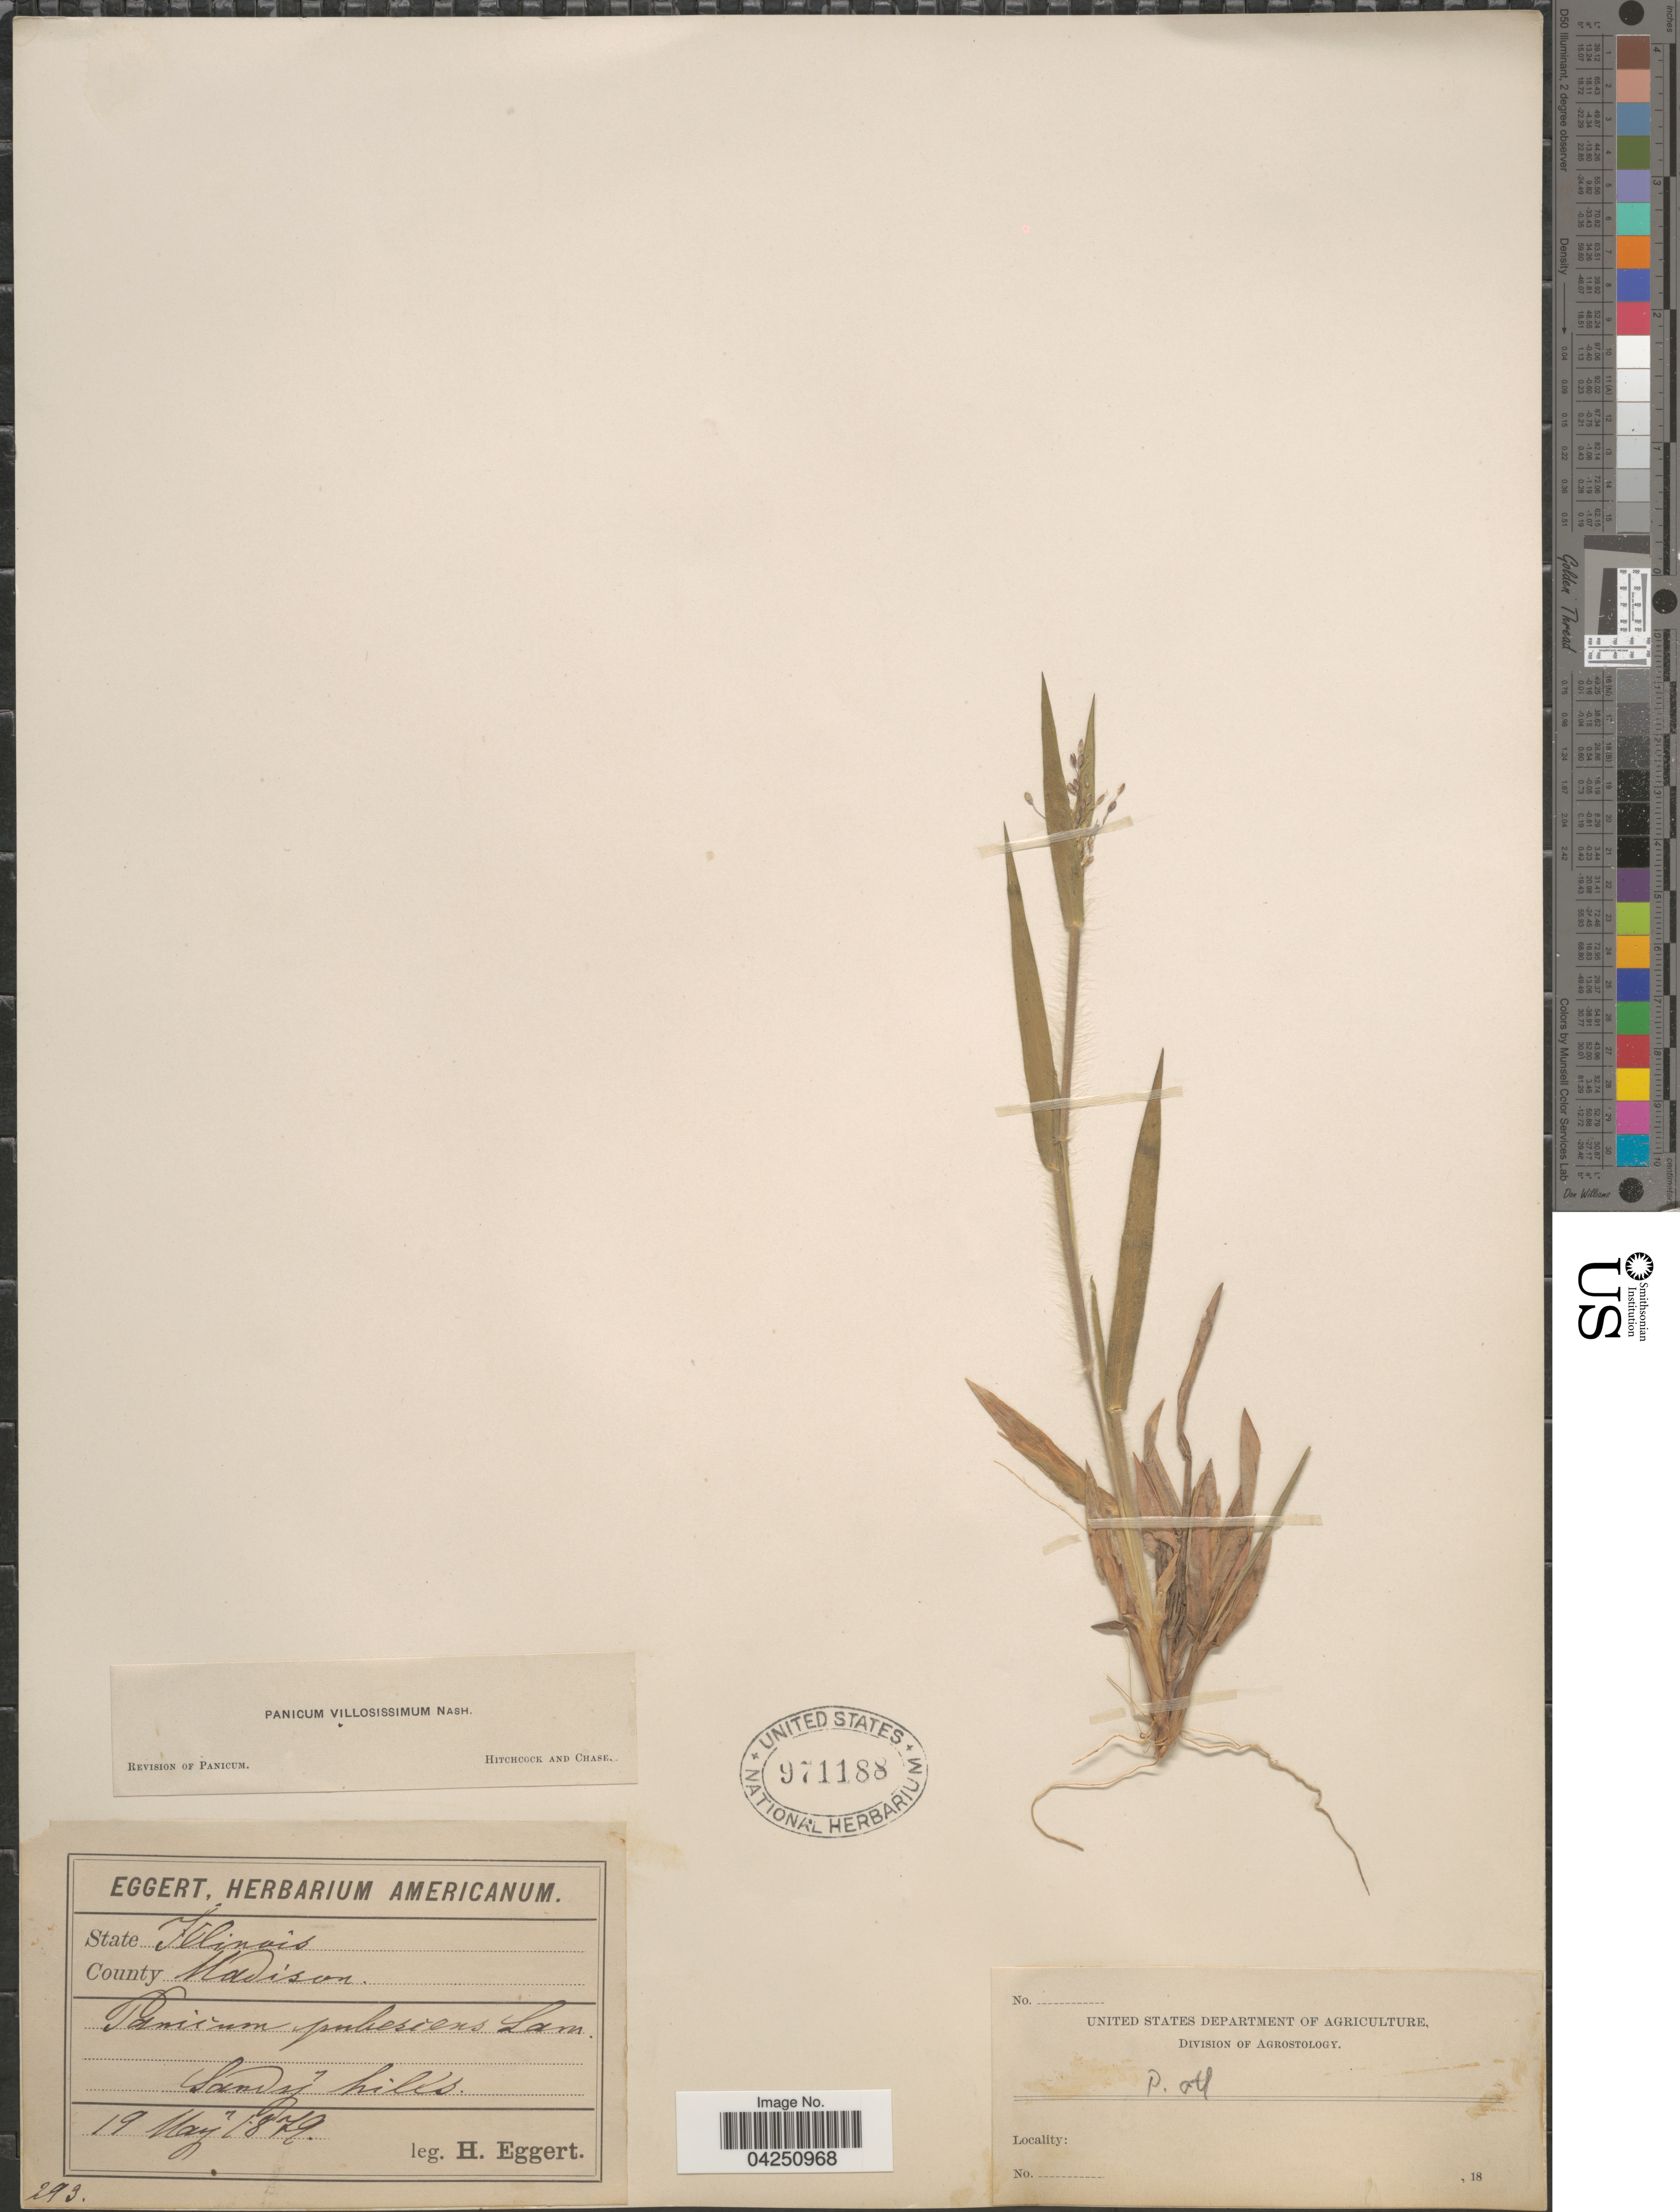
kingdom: Plantae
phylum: Tracheophyta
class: Liliopsida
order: Poales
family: Poaceae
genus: Dichanthelium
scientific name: Dichanthelium acuminatum var. acuminatum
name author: (Sw.) Gould & C.A. Clark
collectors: H. Eggert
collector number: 293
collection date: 1879-05-19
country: United States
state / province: Illinois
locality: County Madison. Sandy hills.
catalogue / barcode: US 971188